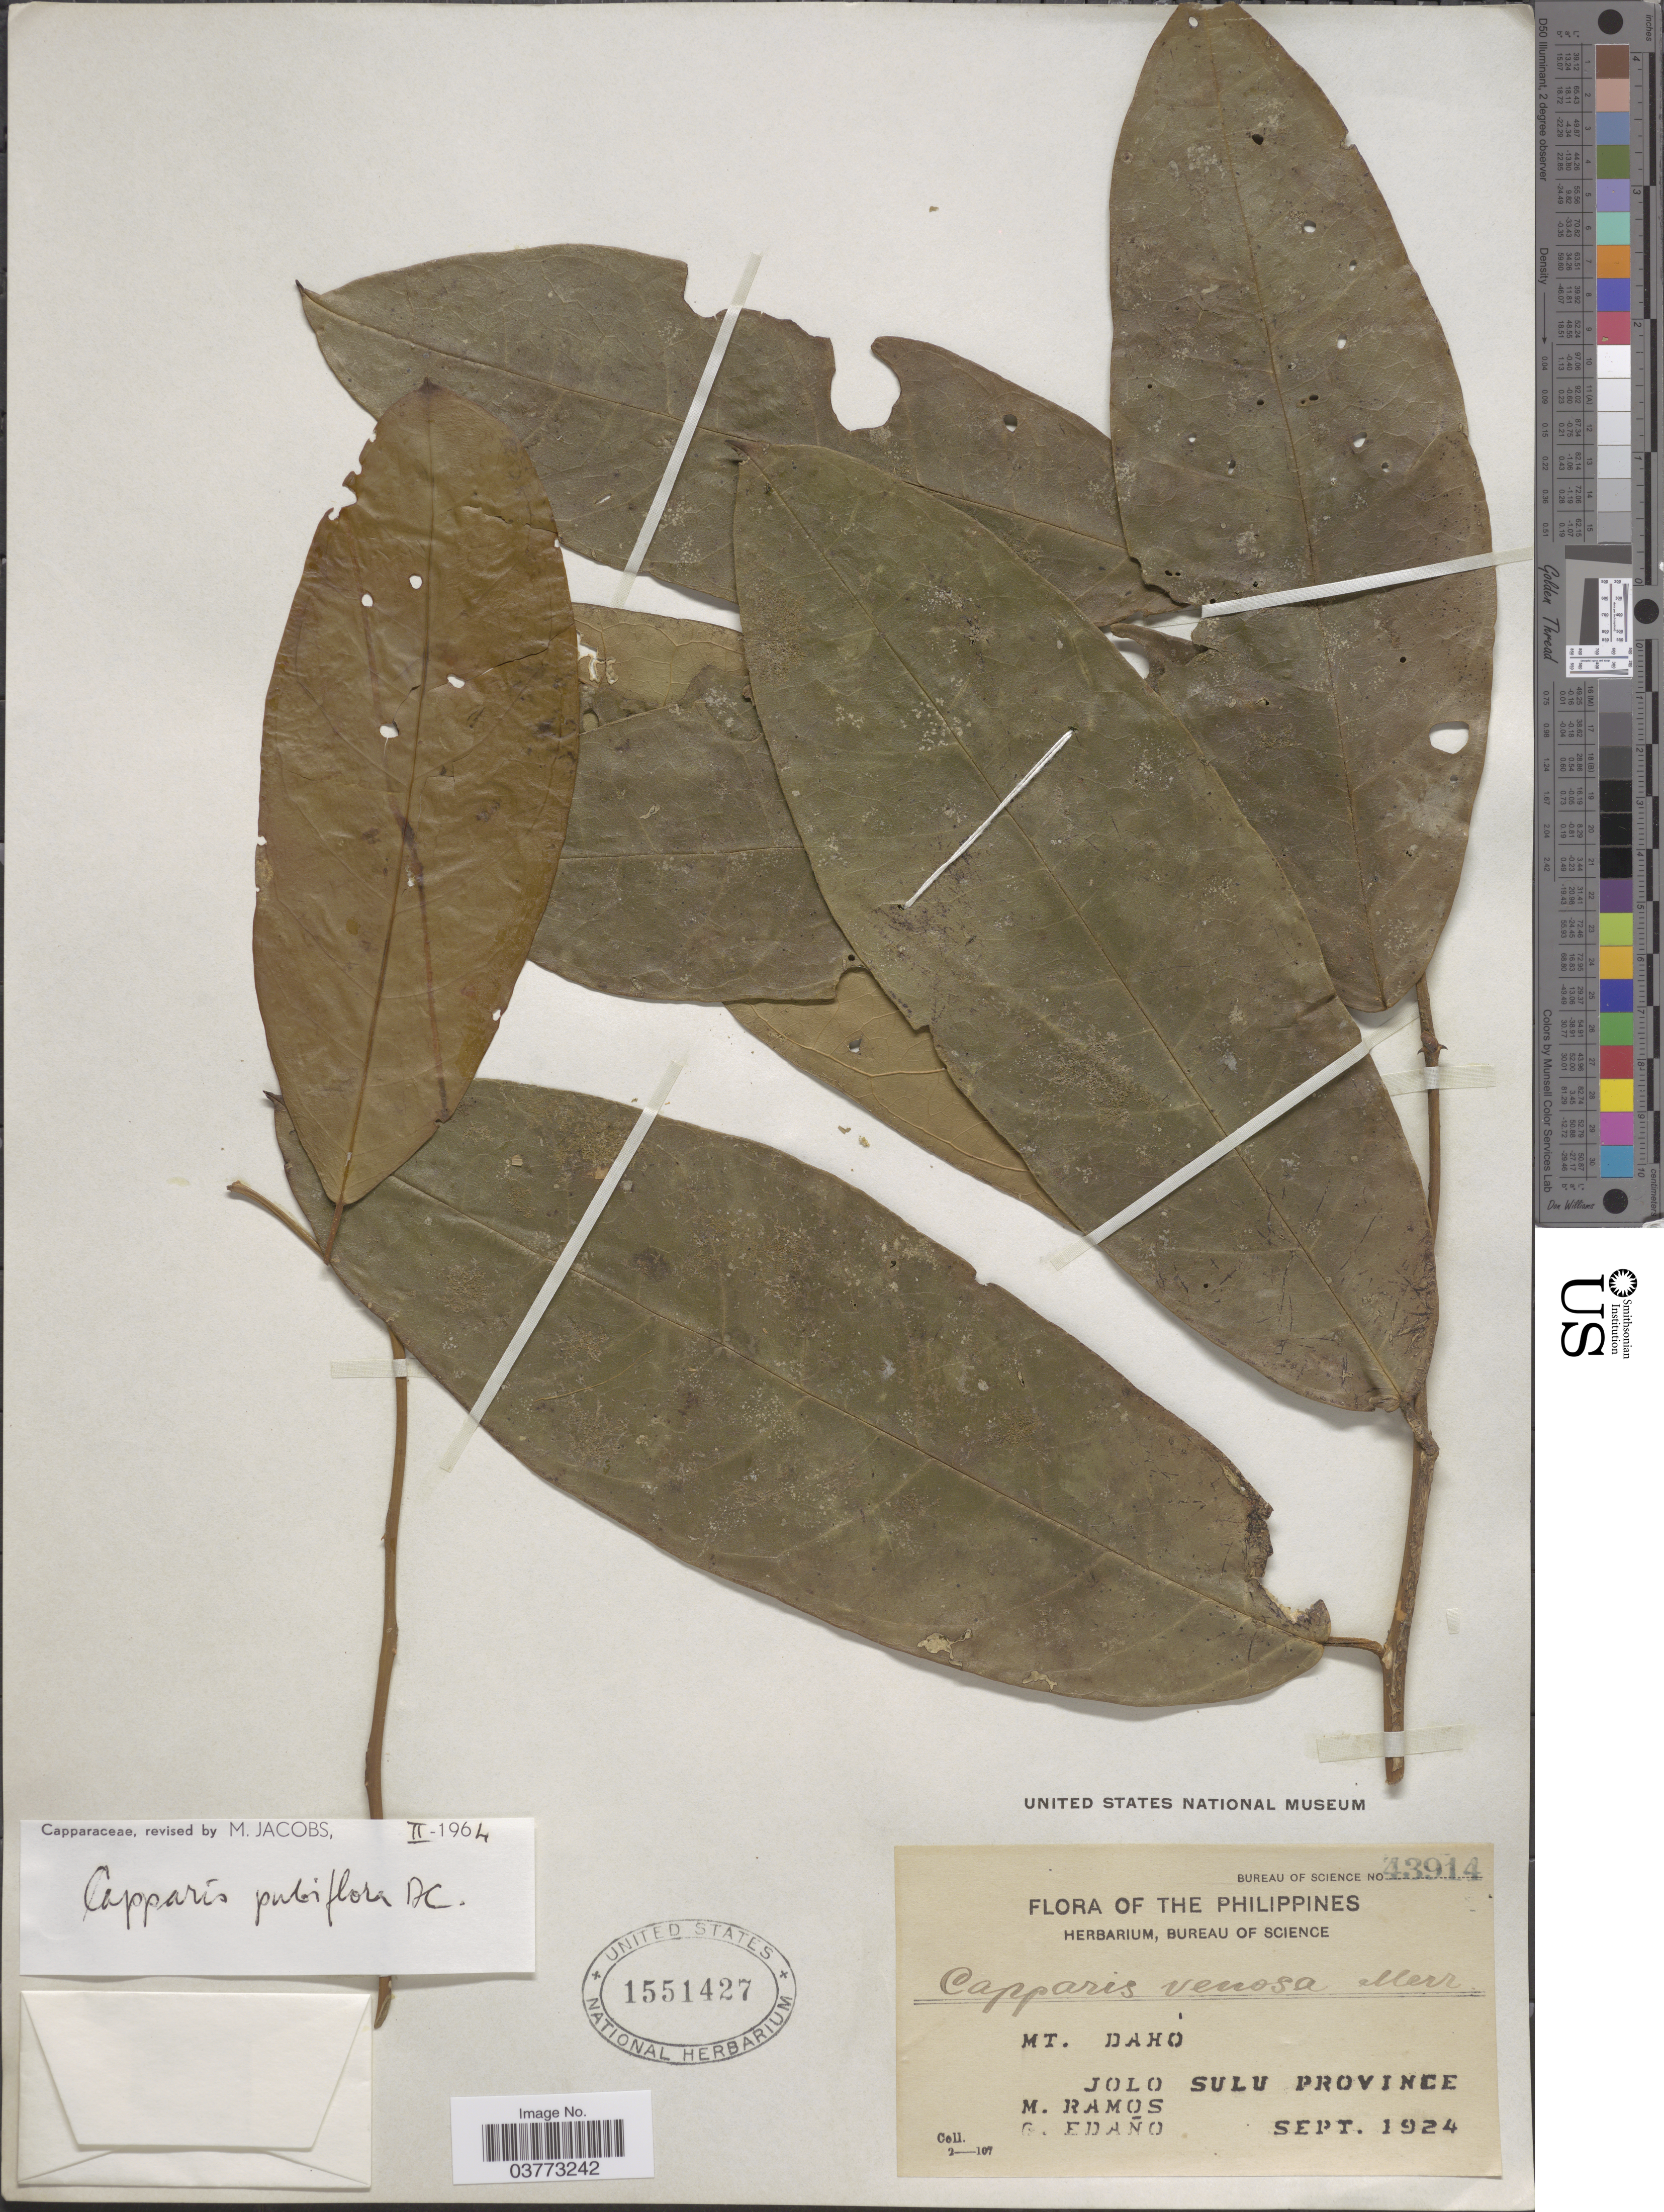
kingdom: Plantae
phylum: Tracheophyta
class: Magnoliopsida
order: Brassicales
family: Capparaceae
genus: Capparis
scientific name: Capparis pubiflora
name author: DC.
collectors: M. Ramos & G. Edaño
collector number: Bureau of Science 43914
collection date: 1924-09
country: Philippines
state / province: Muslim Mindanao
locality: The Philippines. Mt. Daho. Jolo Sulu Province.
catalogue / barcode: US 1551427